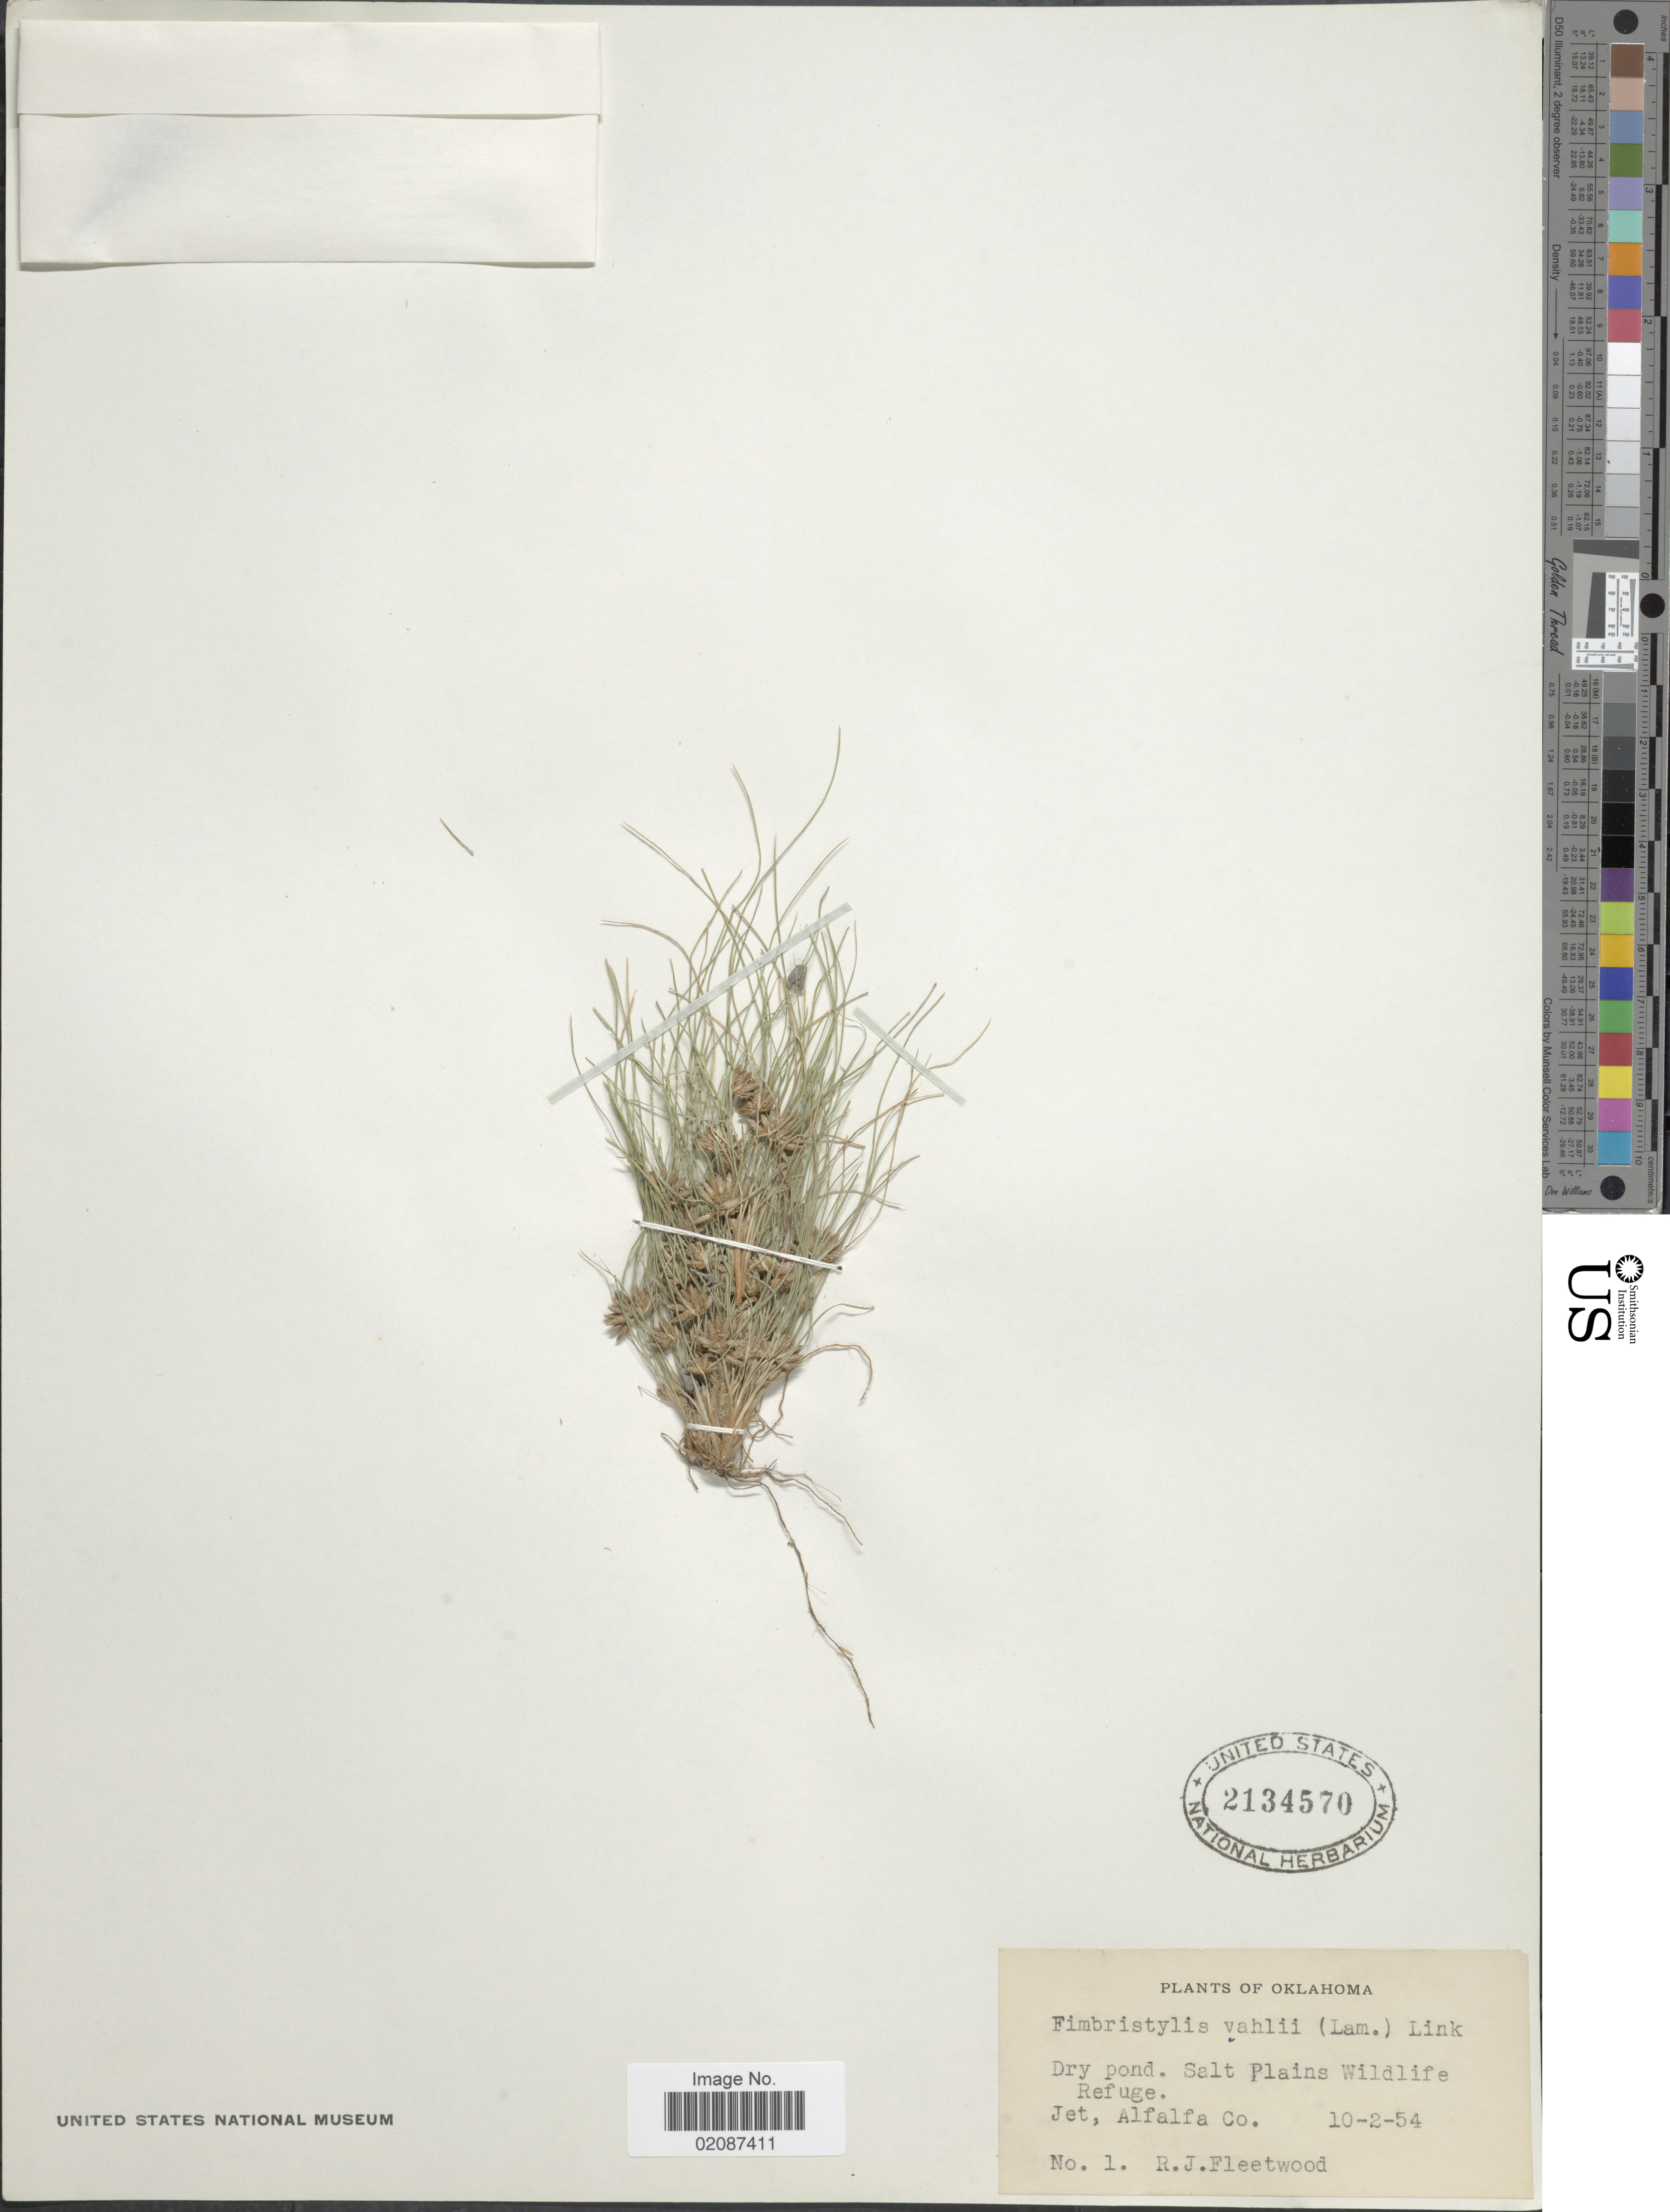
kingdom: Plantae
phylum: Tracheophyta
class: Liliopsida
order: Poales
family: Cyperaceae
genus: Fimbristylis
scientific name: Fimbristylis vahlii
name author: (Lam.) Link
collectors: R. J. Fleetwood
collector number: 1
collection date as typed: Transcribed d/m/y: 2/10/54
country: United States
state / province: Oklahoma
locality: Salt Plains Wildlife Refuge, Jet, Alfalfa Co.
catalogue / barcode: US 2134570